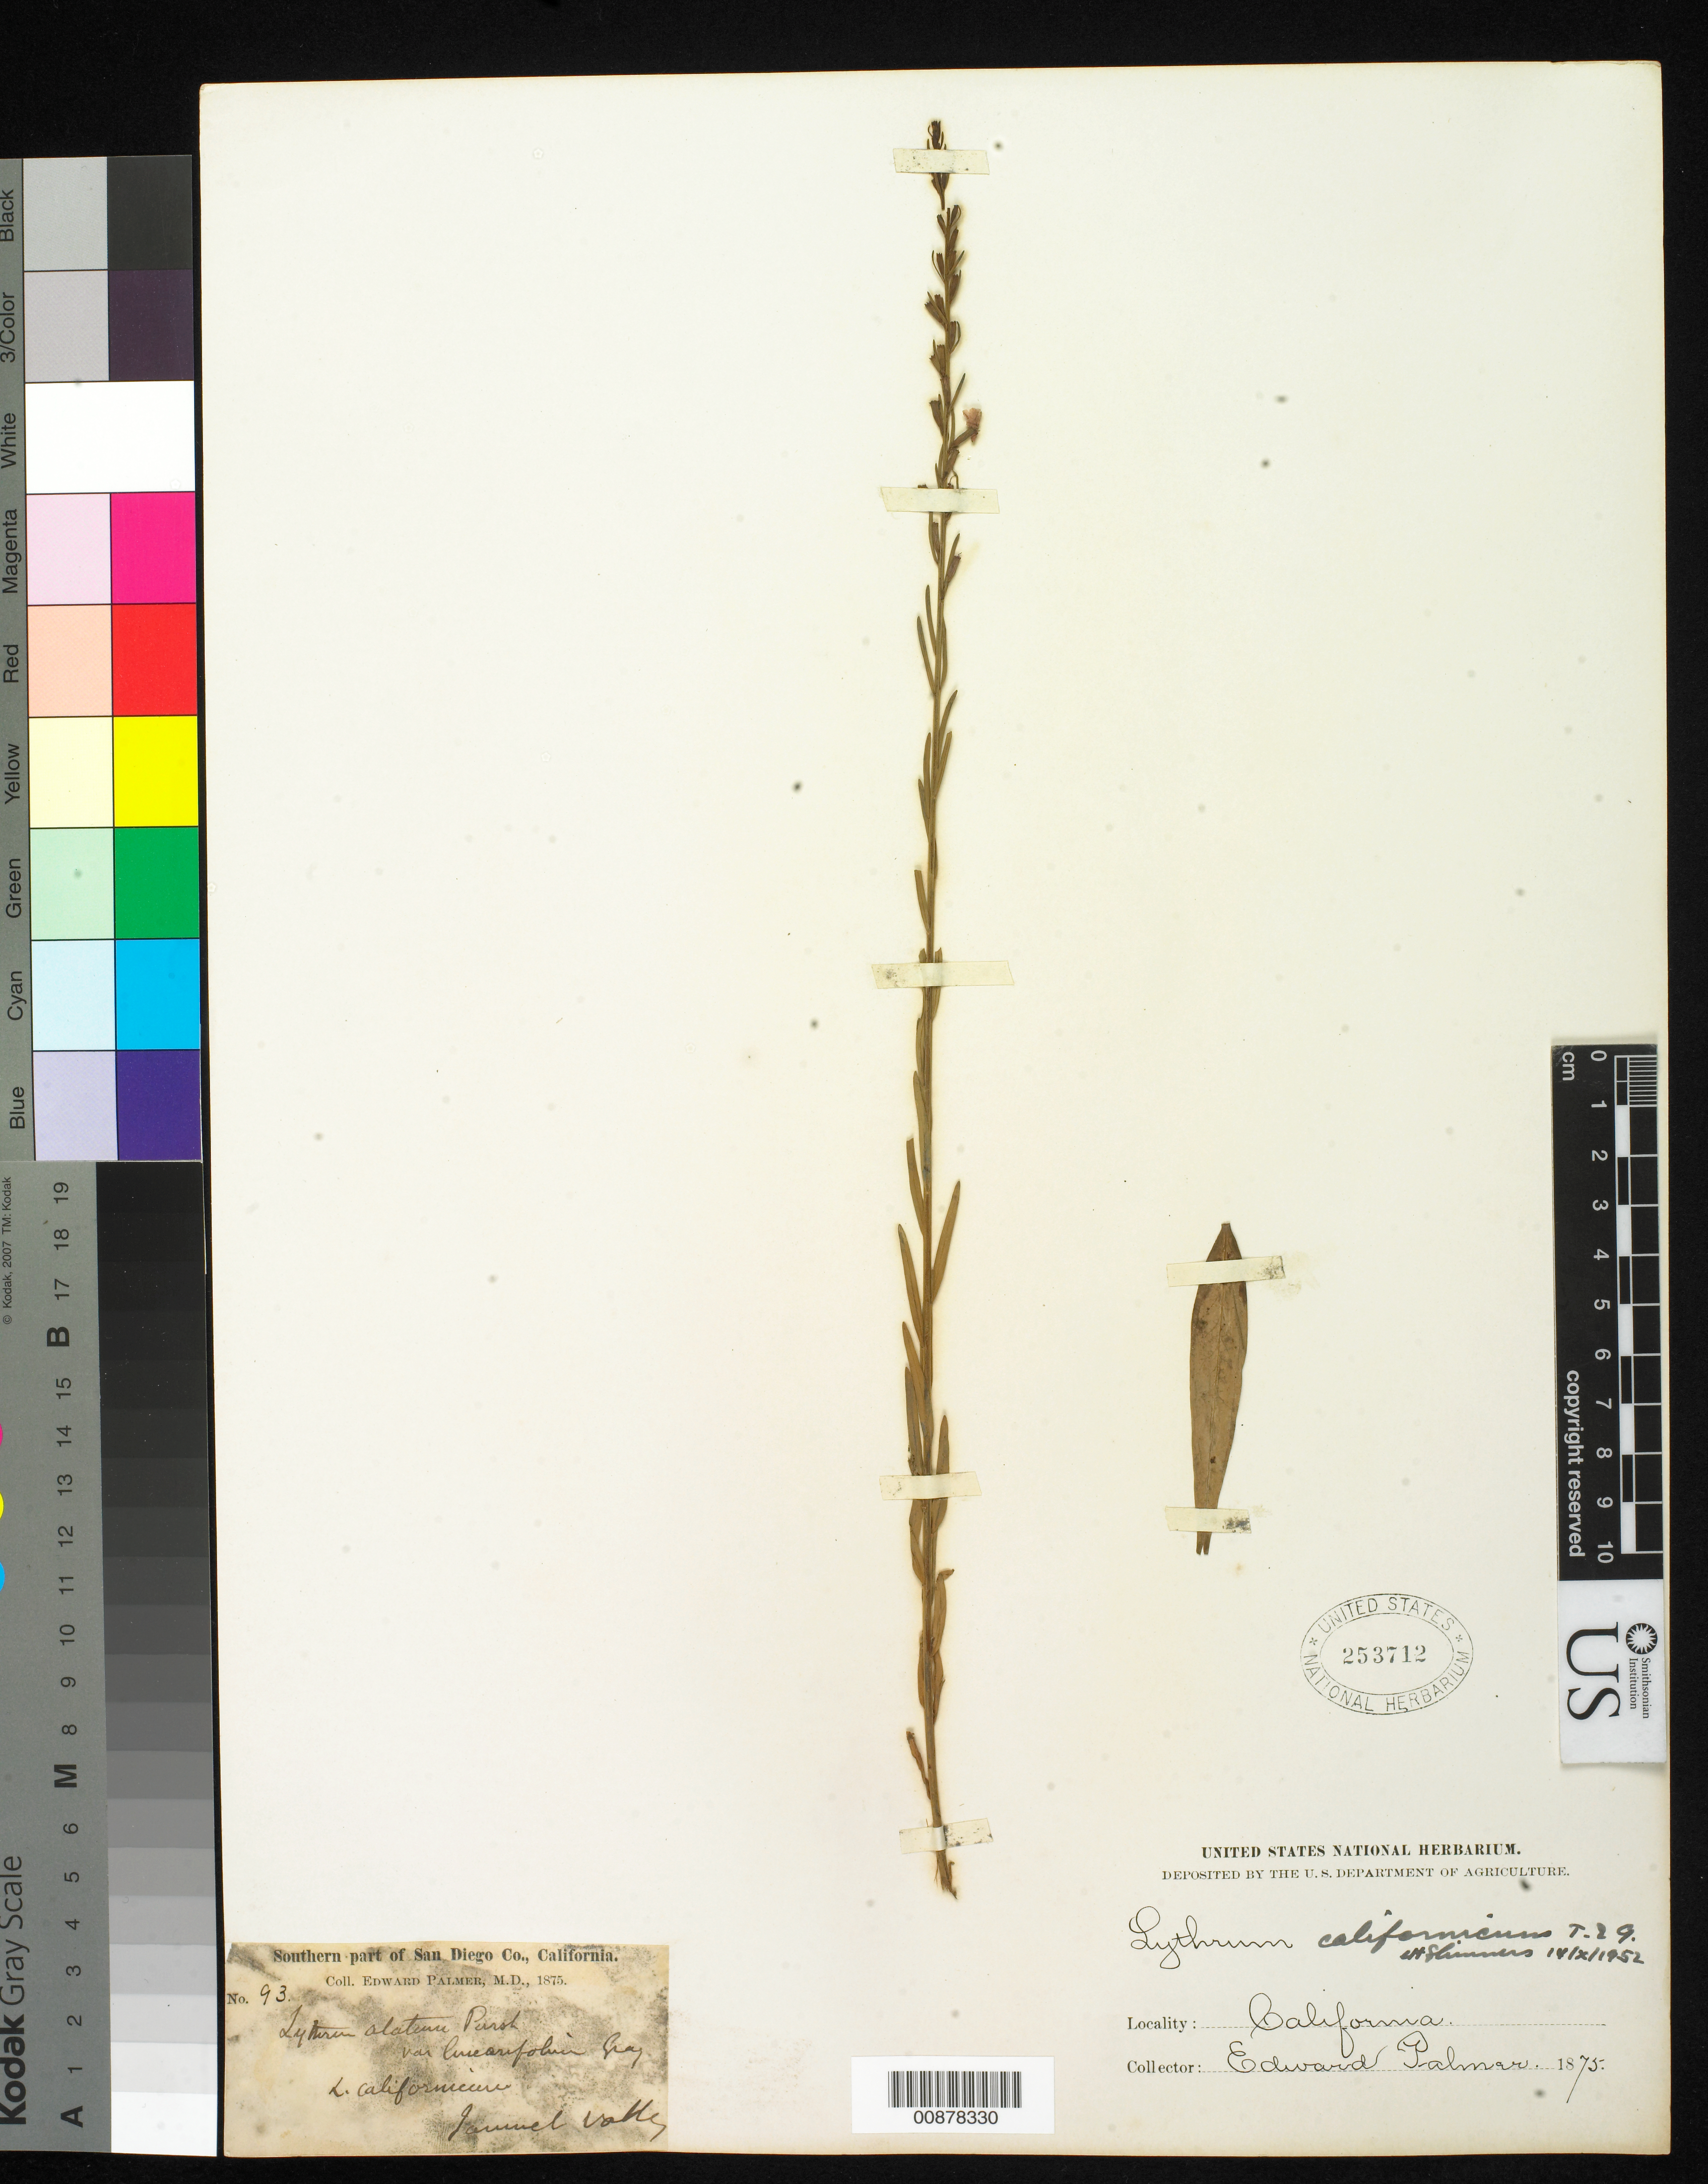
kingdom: Plantae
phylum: Tracheophyta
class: Magnoliopsida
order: Myrtales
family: Lythraceae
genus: Lythrum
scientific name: Lythrum californicum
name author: Torr. & A. Gray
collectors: E. Palmer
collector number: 93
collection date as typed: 1875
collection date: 1875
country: United States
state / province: California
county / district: San Diego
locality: Jamul Valley, Southern part of San Diego County, California.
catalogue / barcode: US 253712